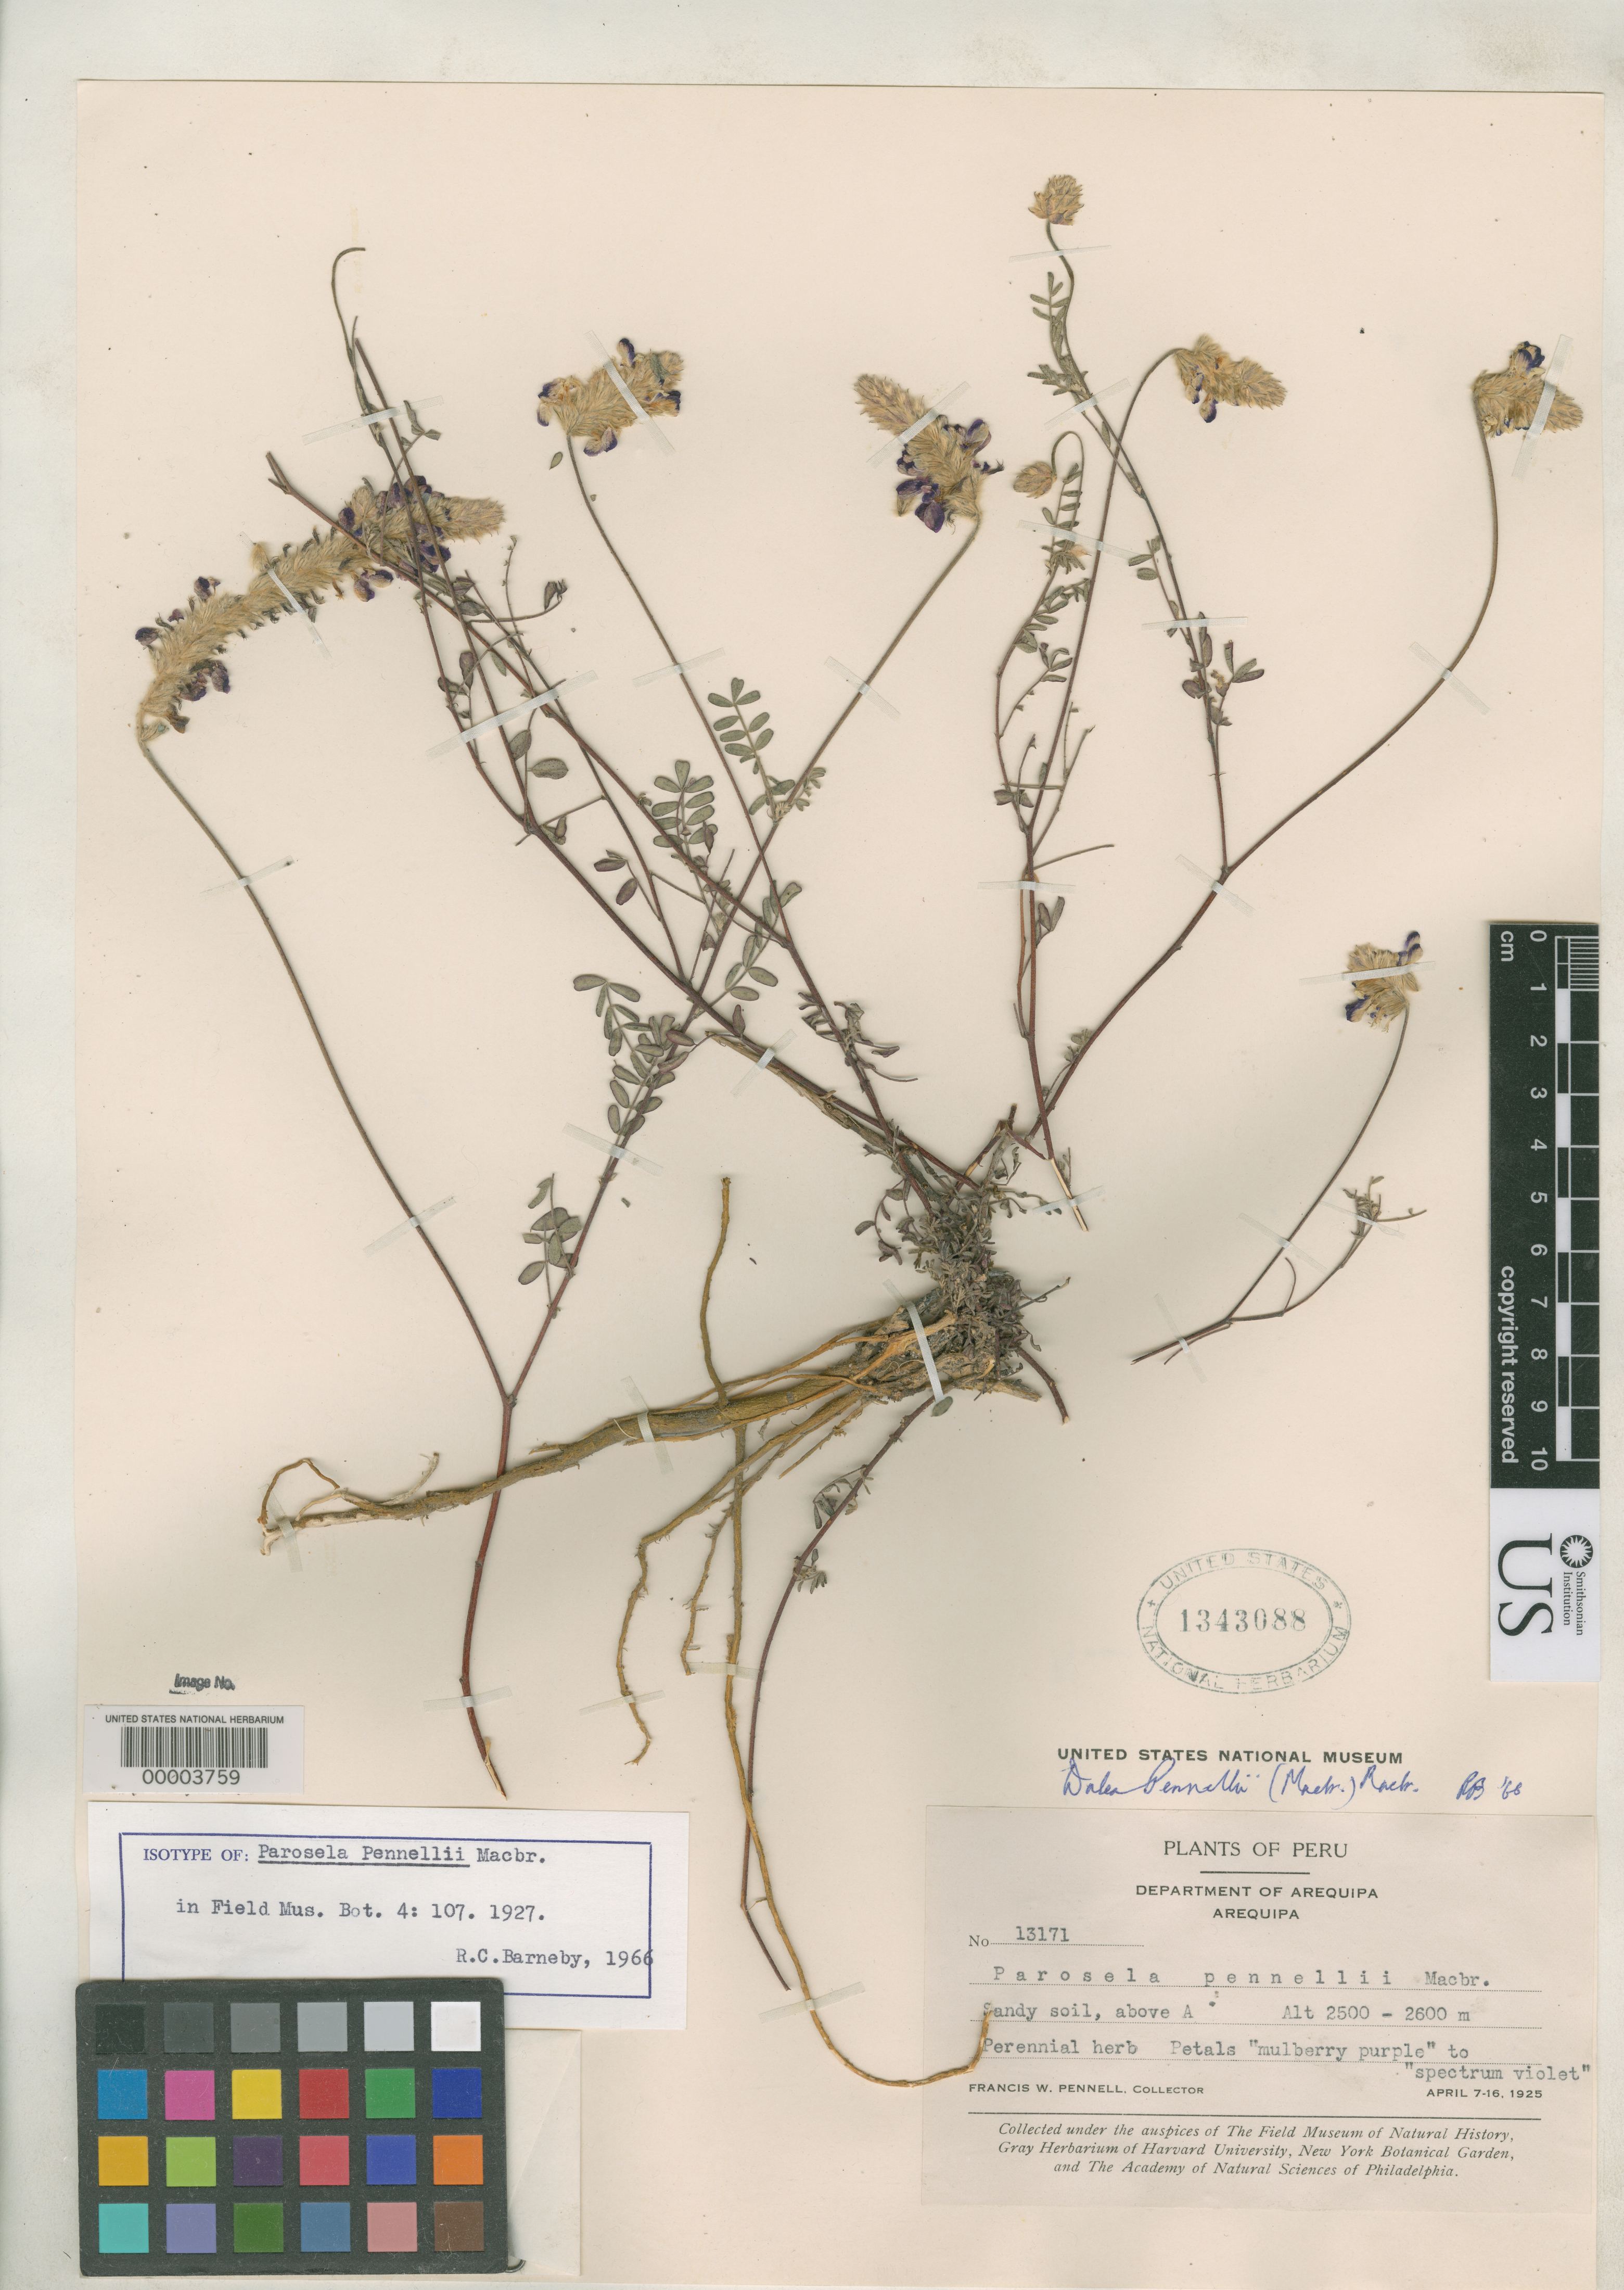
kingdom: Plantae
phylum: Tracheophyta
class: Magnoliopsida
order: Fabales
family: Fabaceae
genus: Parosela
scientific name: Parosela pennellii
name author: J.F. Macbr.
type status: Isotype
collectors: F. W. Pennell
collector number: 13171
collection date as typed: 07 Apr 1925 to 16 Apr 1925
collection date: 1925-04-07/1925-04-16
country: Peru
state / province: Arequipa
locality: Arequipa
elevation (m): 2500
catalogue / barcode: US 1343088